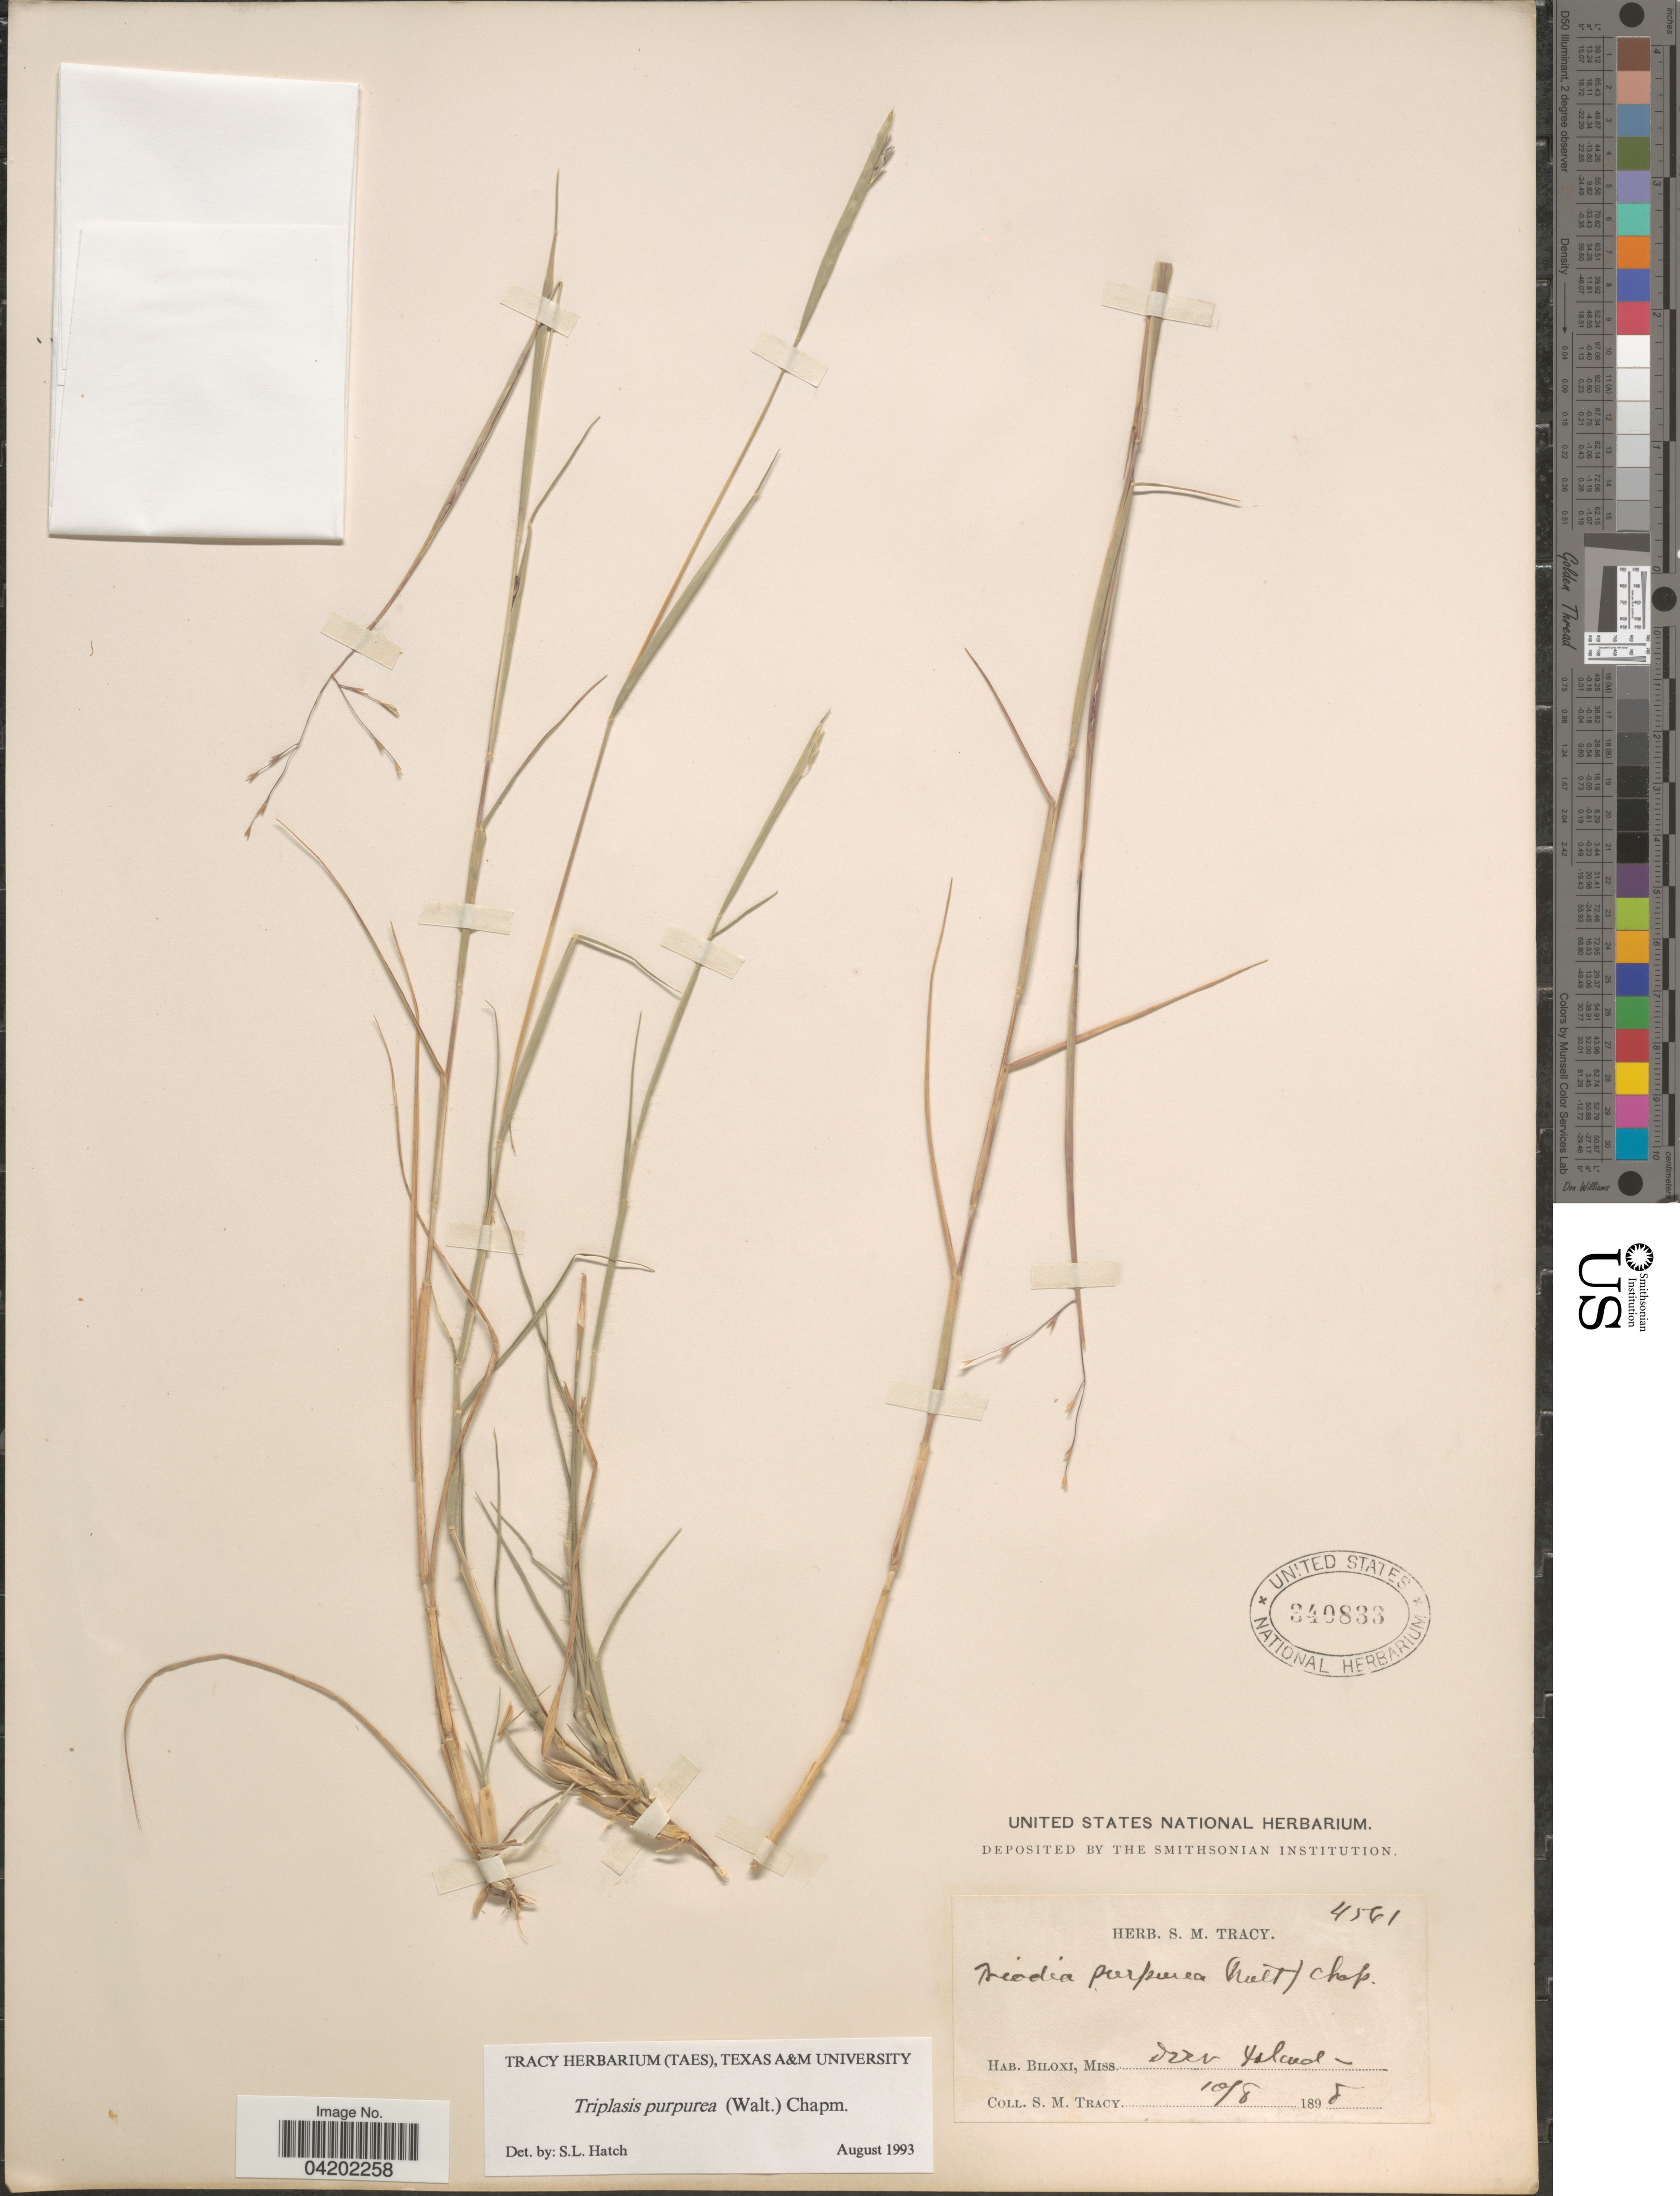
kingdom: Plantae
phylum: Tracheophyta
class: Liliopsida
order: Poales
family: Poaceae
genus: Triplasis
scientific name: Triplasis purpurea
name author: (Walter) Chapm.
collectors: S. M. Tracy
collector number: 4561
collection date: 1898-10-08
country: United States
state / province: Mississippi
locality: Biloxi. Deer Island.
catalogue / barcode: US 340833